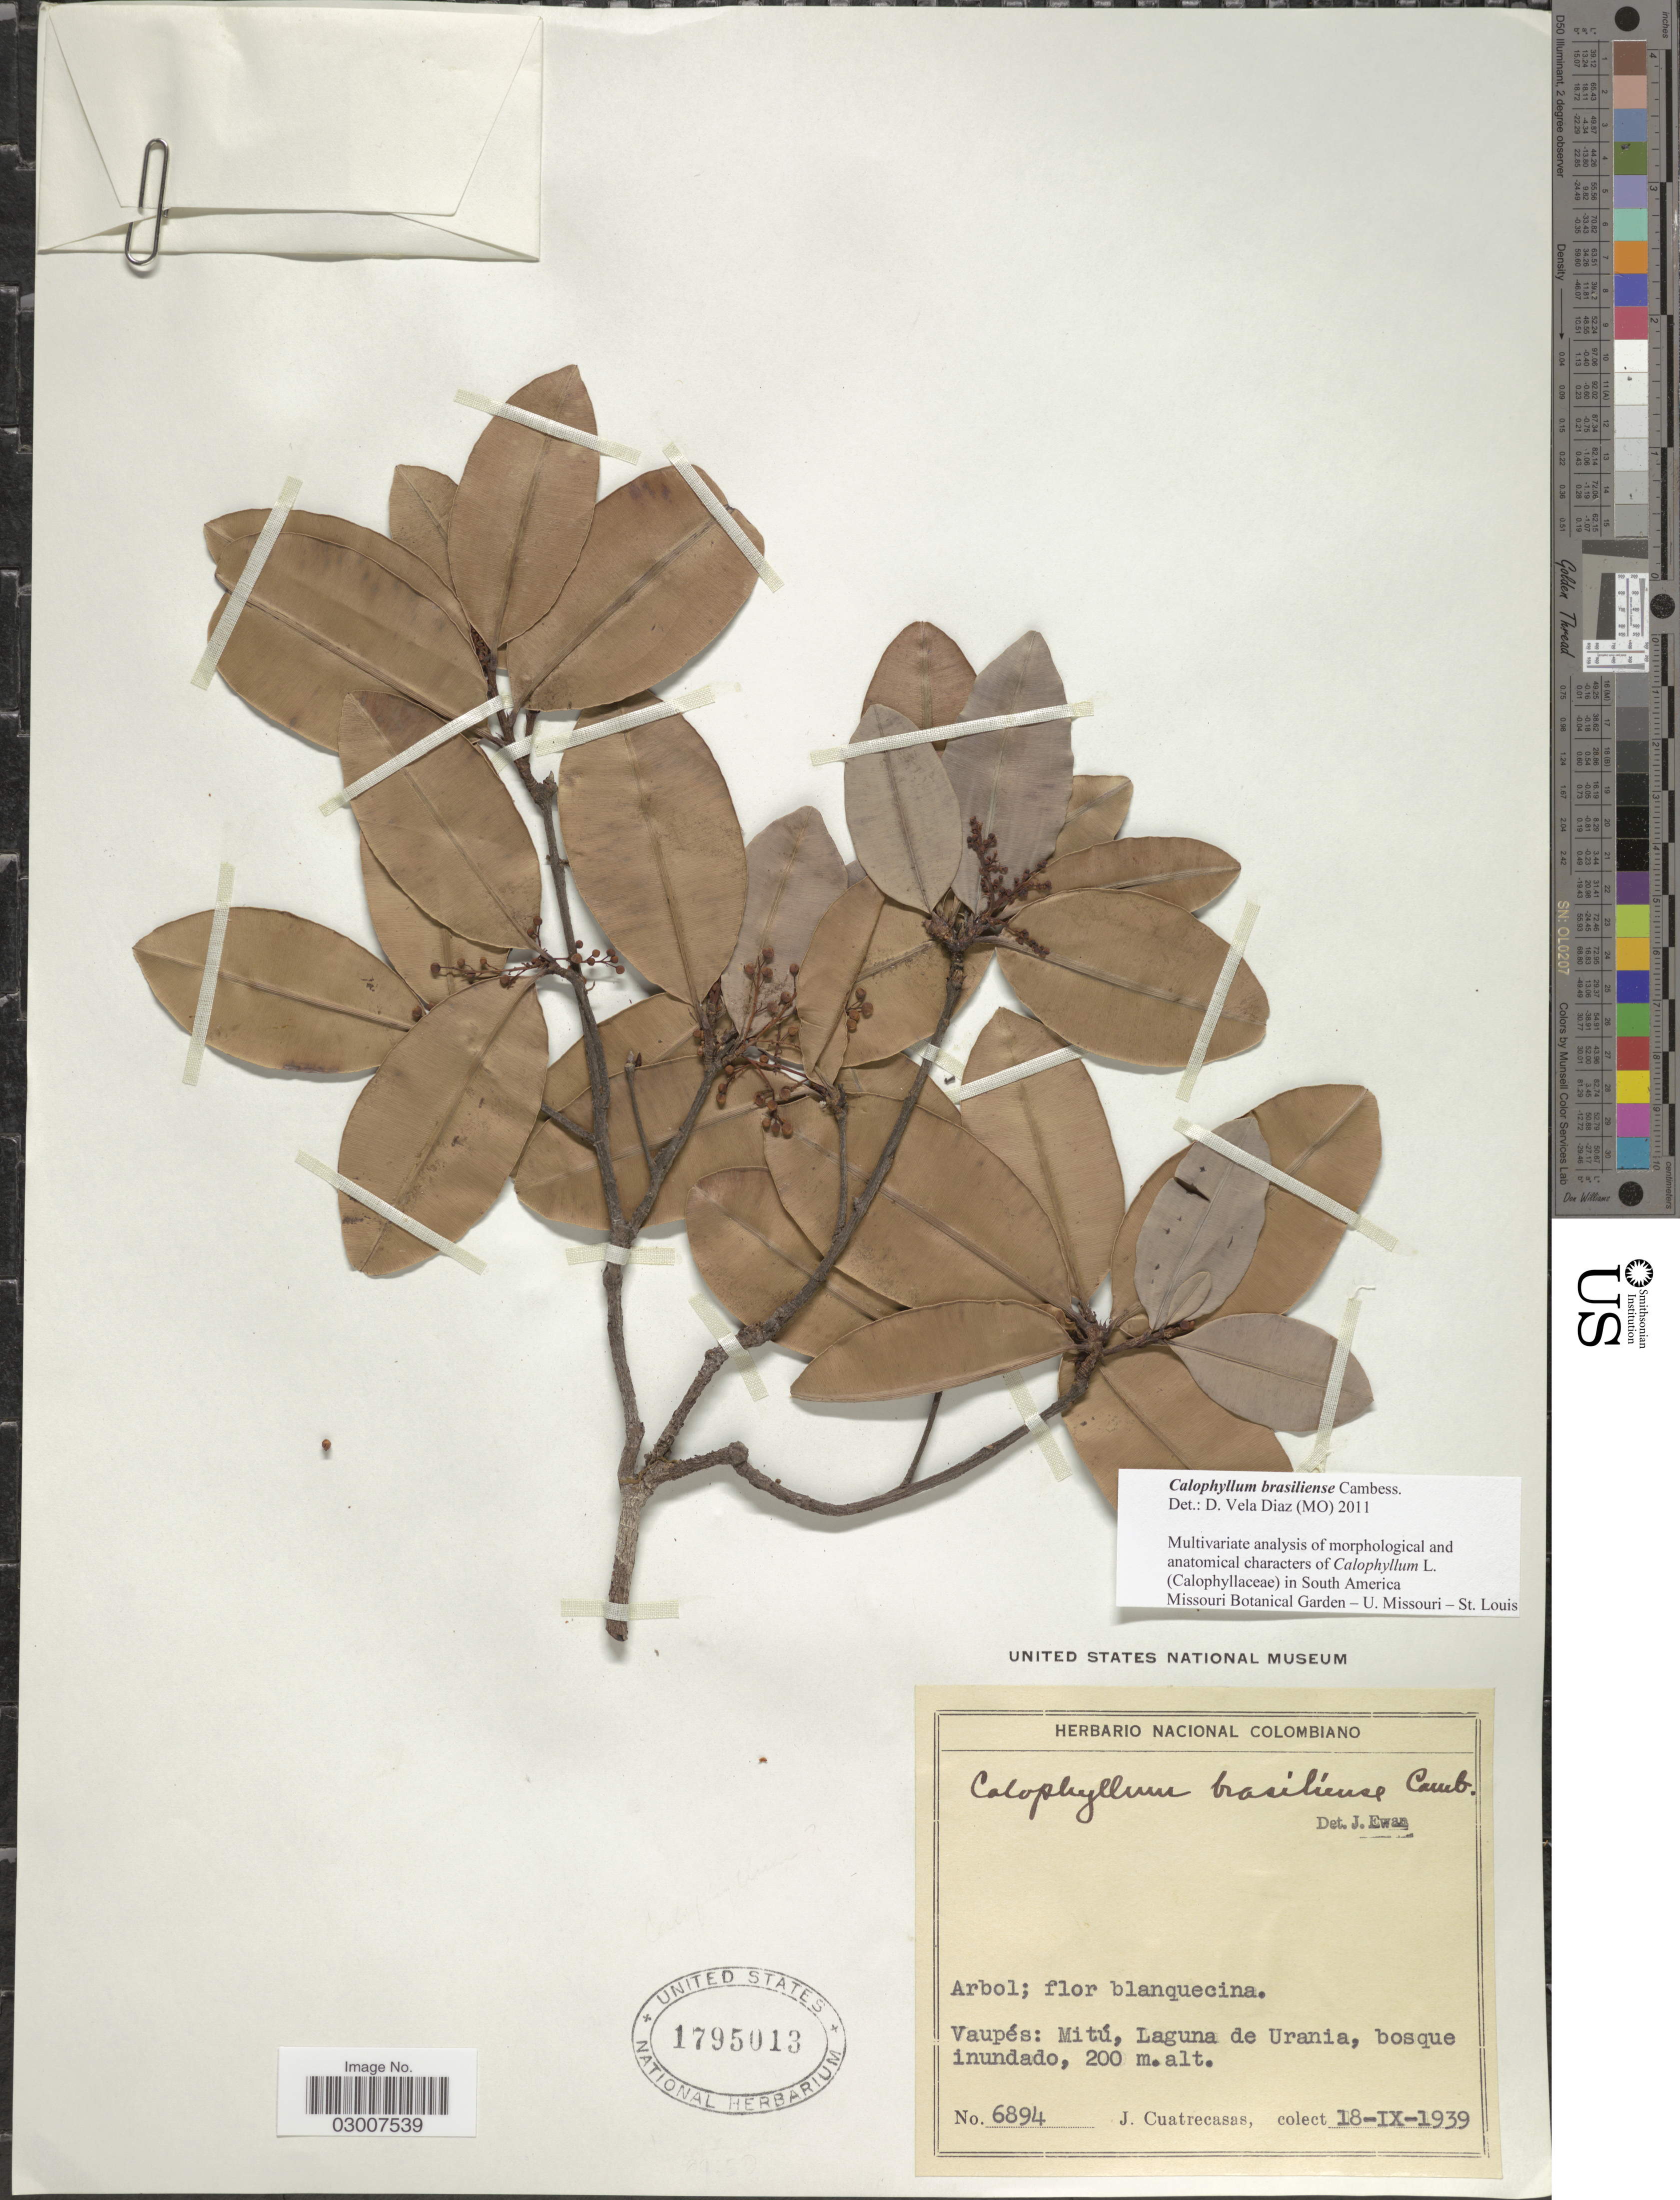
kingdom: Plantae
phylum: Tracheophyta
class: Magnoliopsida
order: Malpighiales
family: Calophyllaceae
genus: Calophyllum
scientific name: Calophyllum brasiliense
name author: Cambess.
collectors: J. Cuatrecasas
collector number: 6894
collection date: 1939-09-18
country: Colombia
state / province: Vaupés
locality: Mitú, Laguna de Urania.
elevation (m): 200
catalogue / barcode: US 1795013